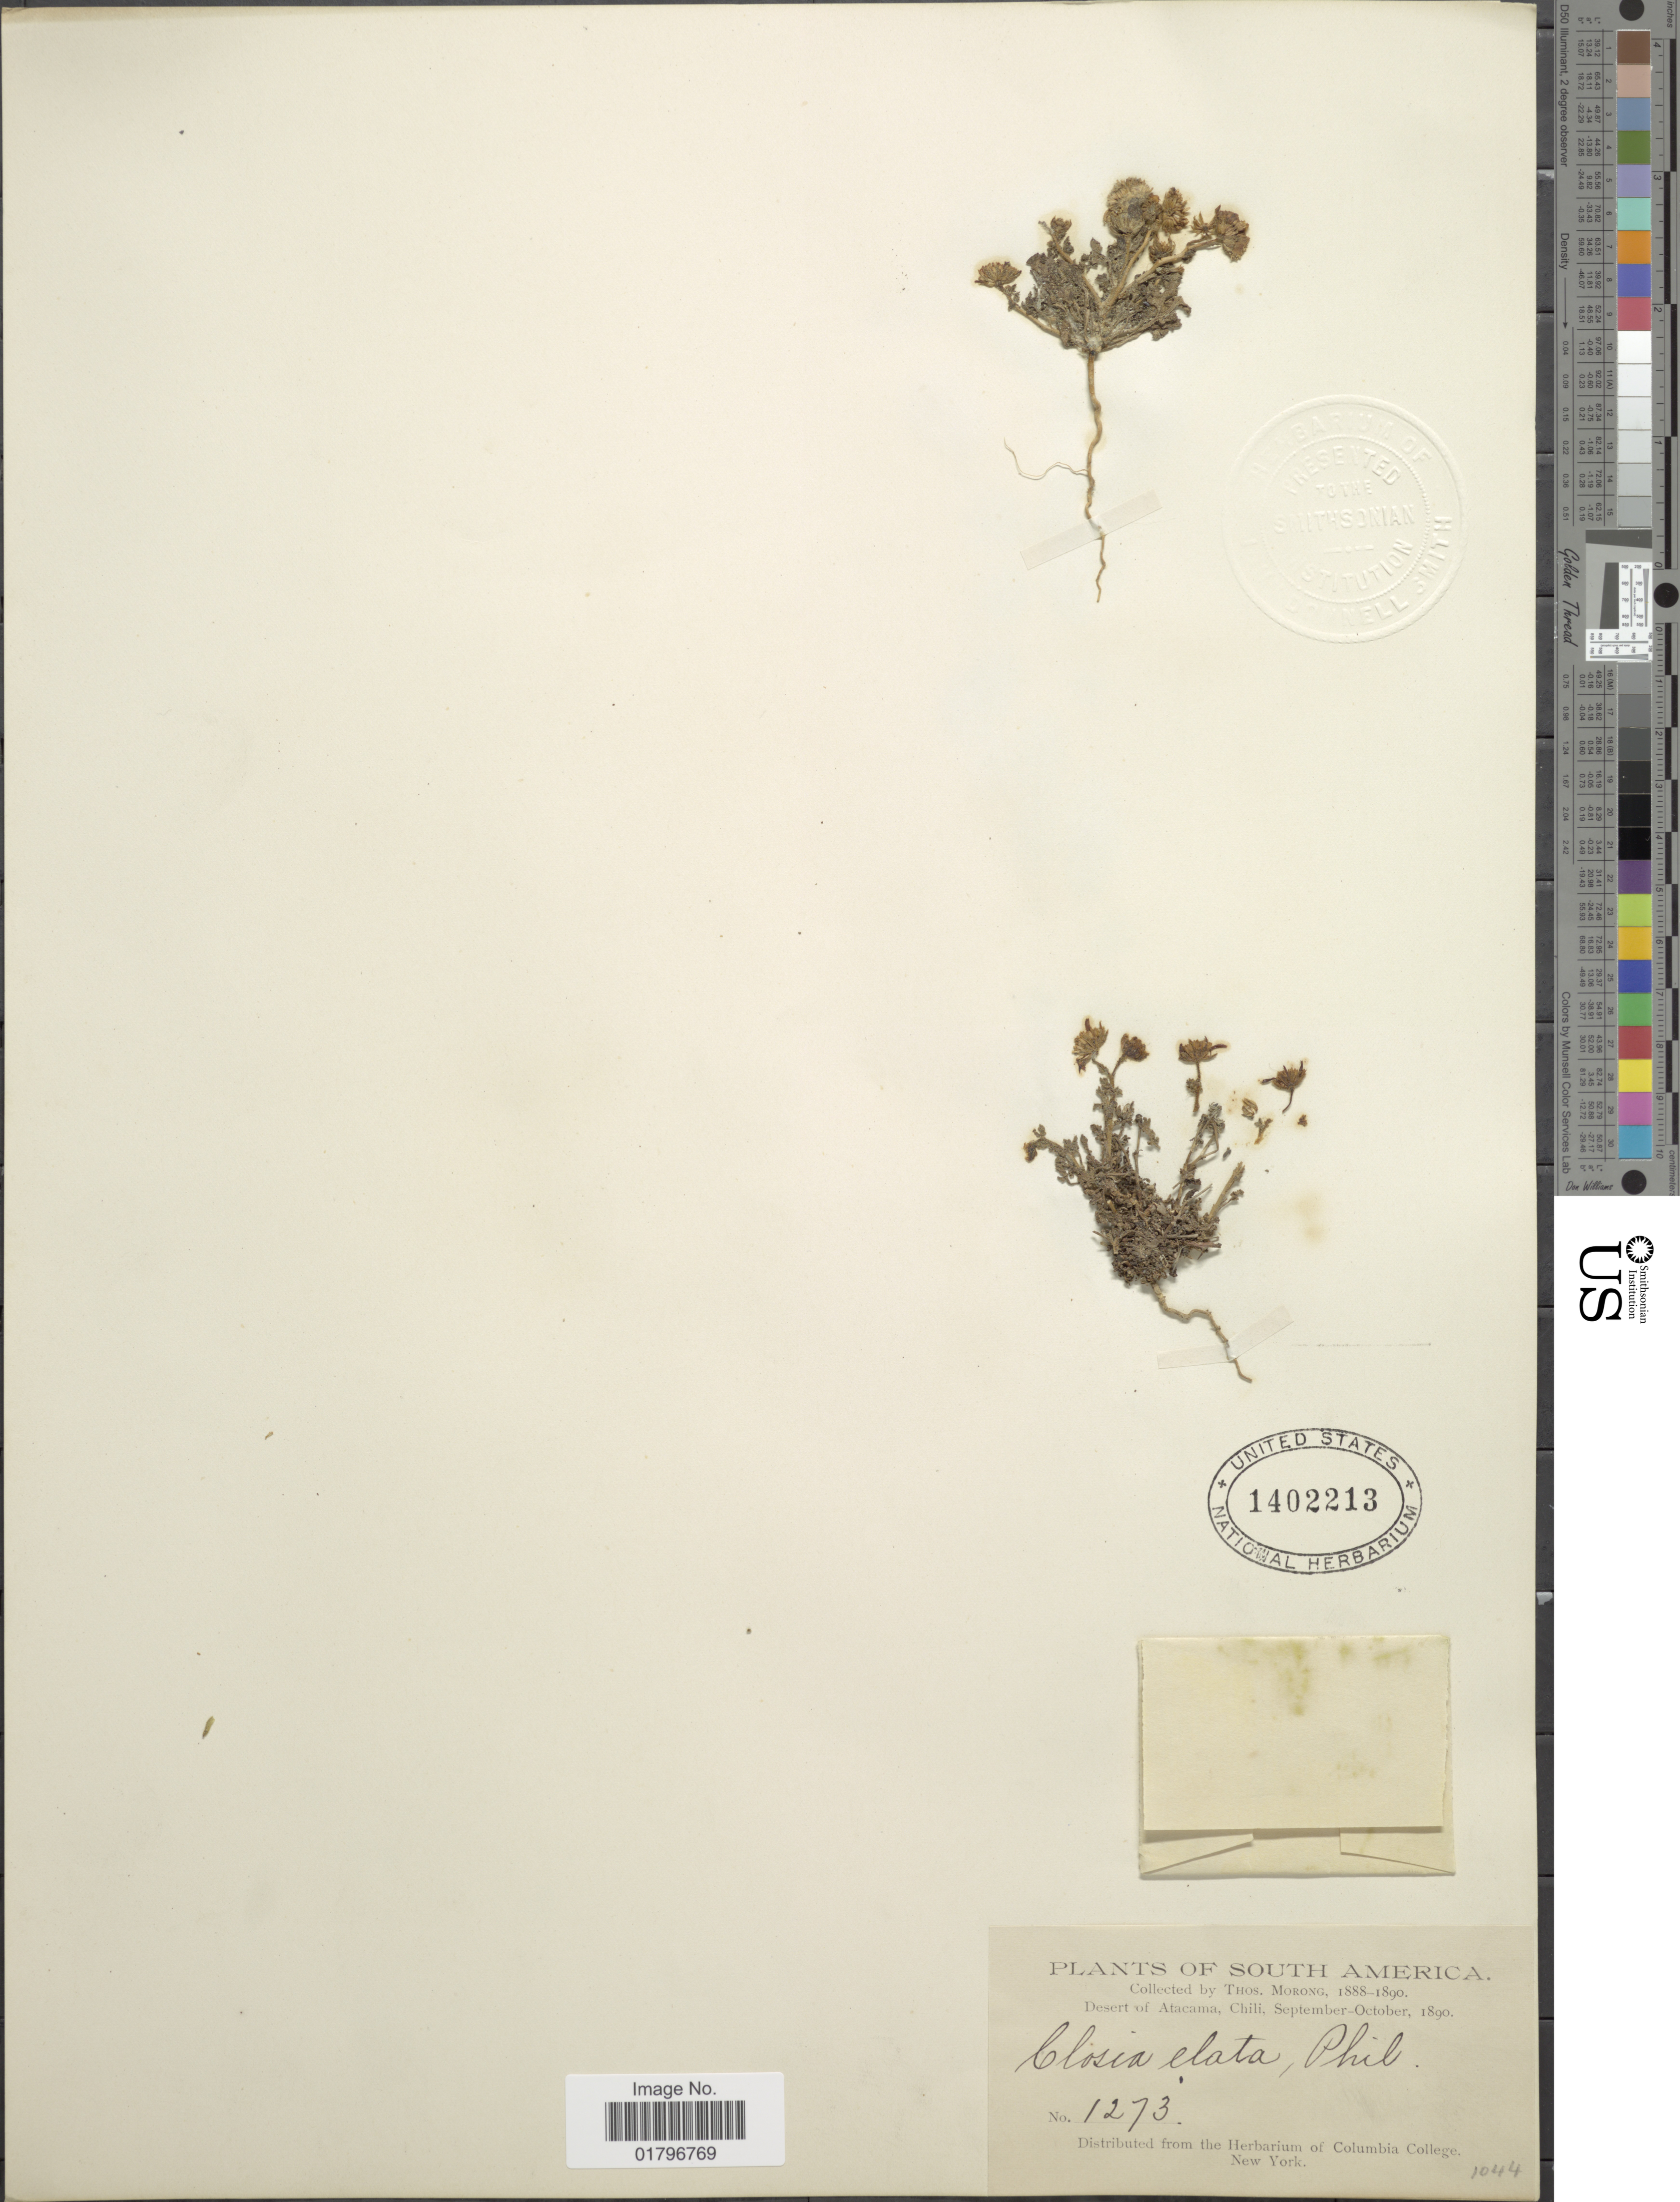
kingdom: Plantae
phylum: Tracheophyta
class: Magnoliopsida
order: Asterales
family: Asteraceae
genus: Closia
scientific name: Closia elata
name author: Phil.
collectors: ex herb. T. Morong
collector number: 1273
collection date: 1890-09/1890-10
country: Chile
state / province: Atacama (III)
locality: South America. Desert of Atacama, Chili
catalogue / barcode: US 1402213